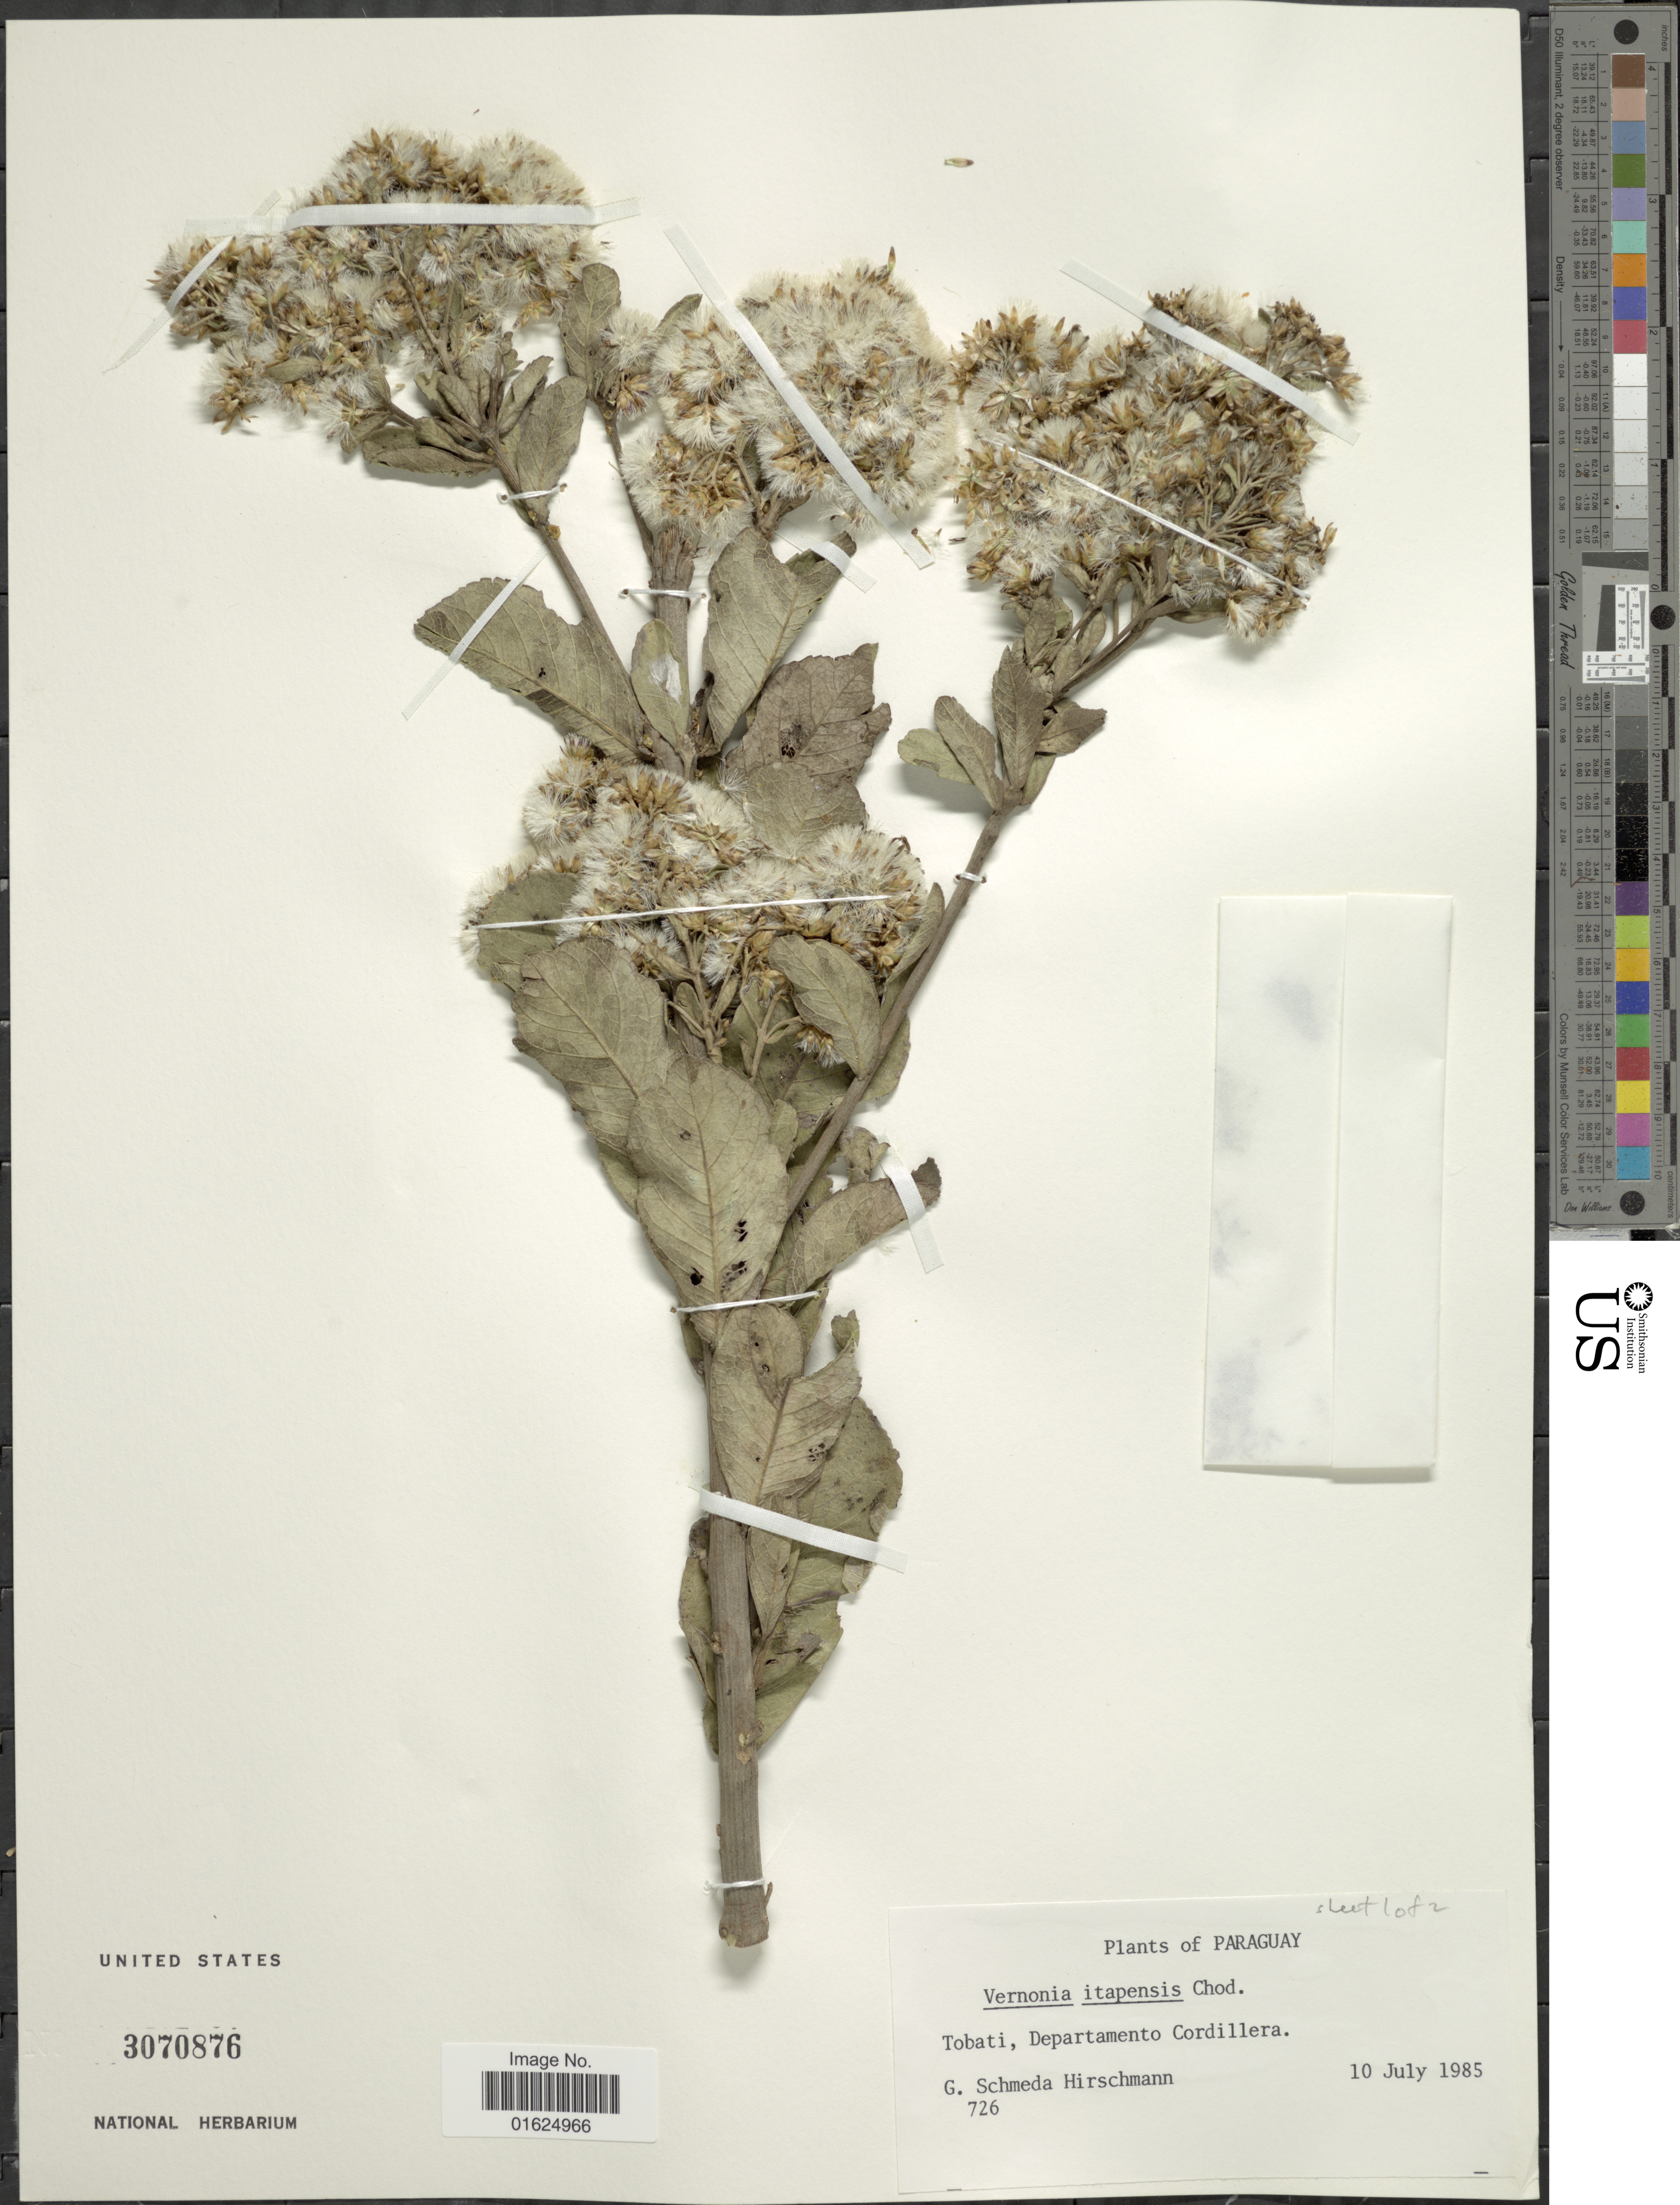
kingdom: Plantae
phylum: Tracheophyta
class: Magnoliopsida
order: Asterales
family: Asteraceae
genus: Vernonanthura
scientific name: Vernonanthura cuneifolia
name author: (Gardner) H. Rob.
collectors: G. Hirschmann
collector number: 726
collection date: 1985-07-10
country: Paraguay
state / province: Cordillera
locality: Tobati, Departamento Cordillera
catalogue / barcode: US 3070876